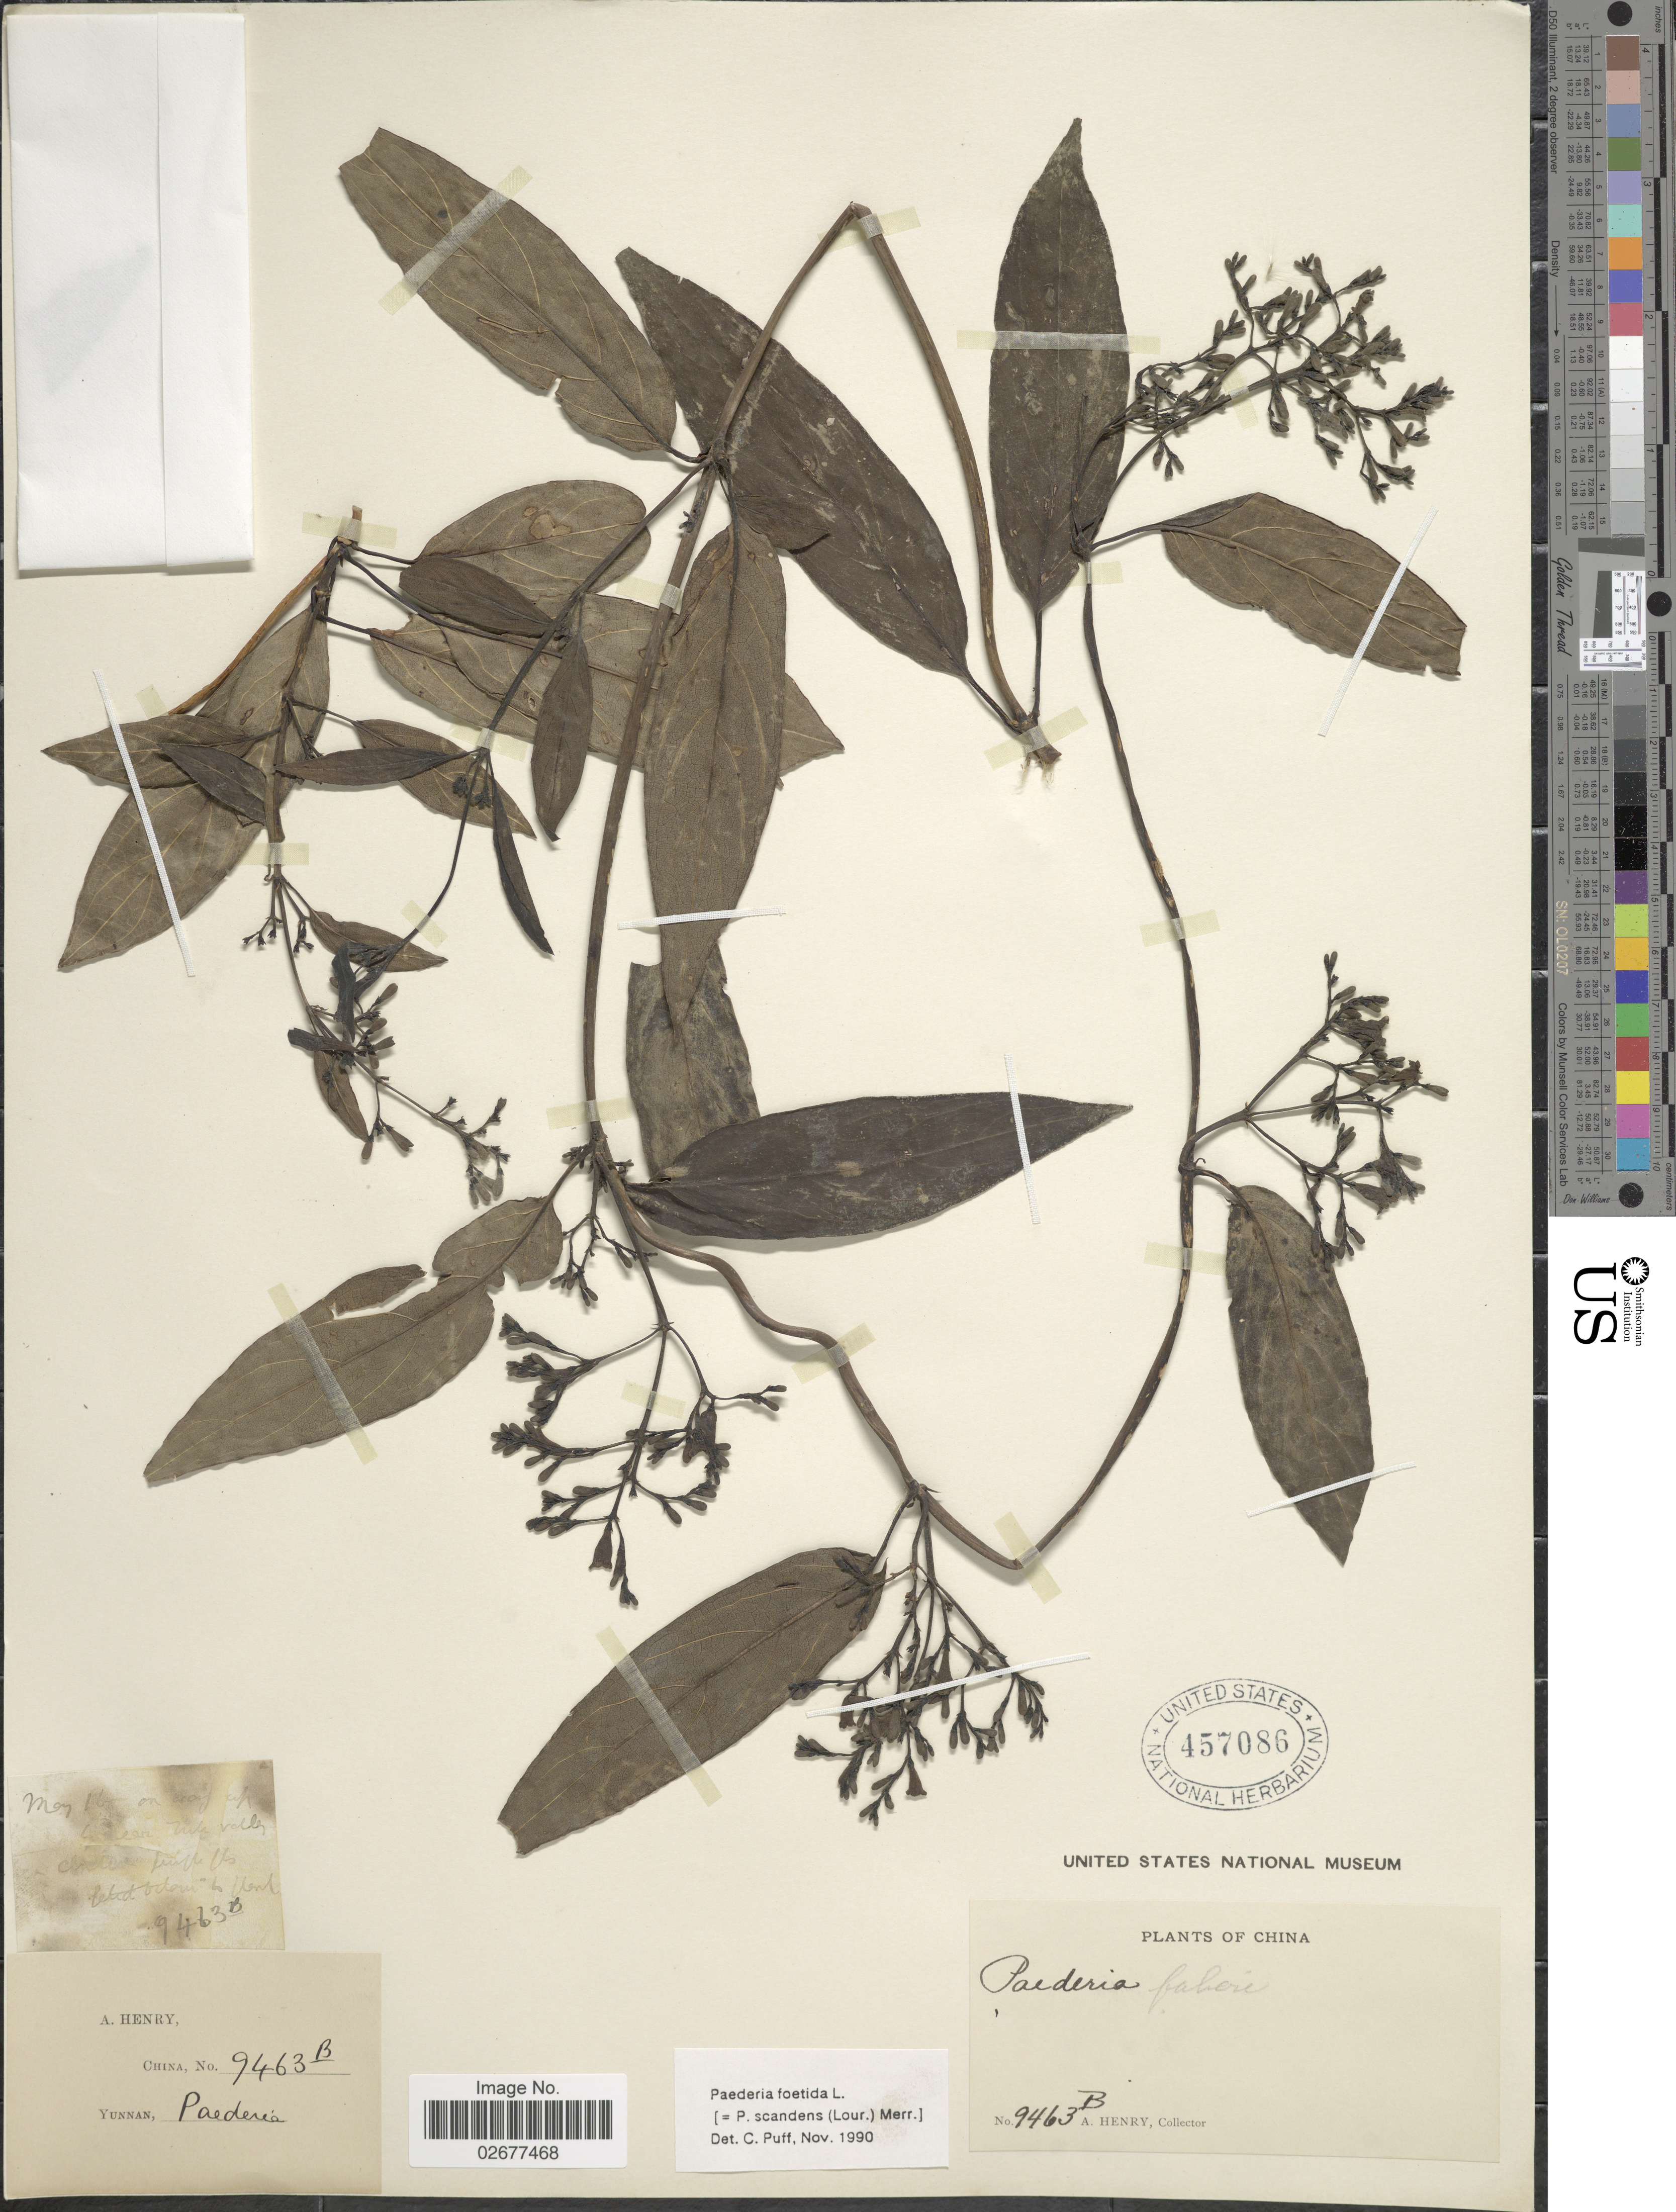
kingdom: Plantae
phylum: Tracheophyta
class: Magnoliopsida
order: Gentianales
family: Rubiaceae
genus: Paederia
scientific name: Paederia foetida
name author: L.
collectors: A. Henry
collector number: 9463 B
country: China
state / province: Yunnan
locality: Near Tuti valley.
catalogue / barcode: US 457086